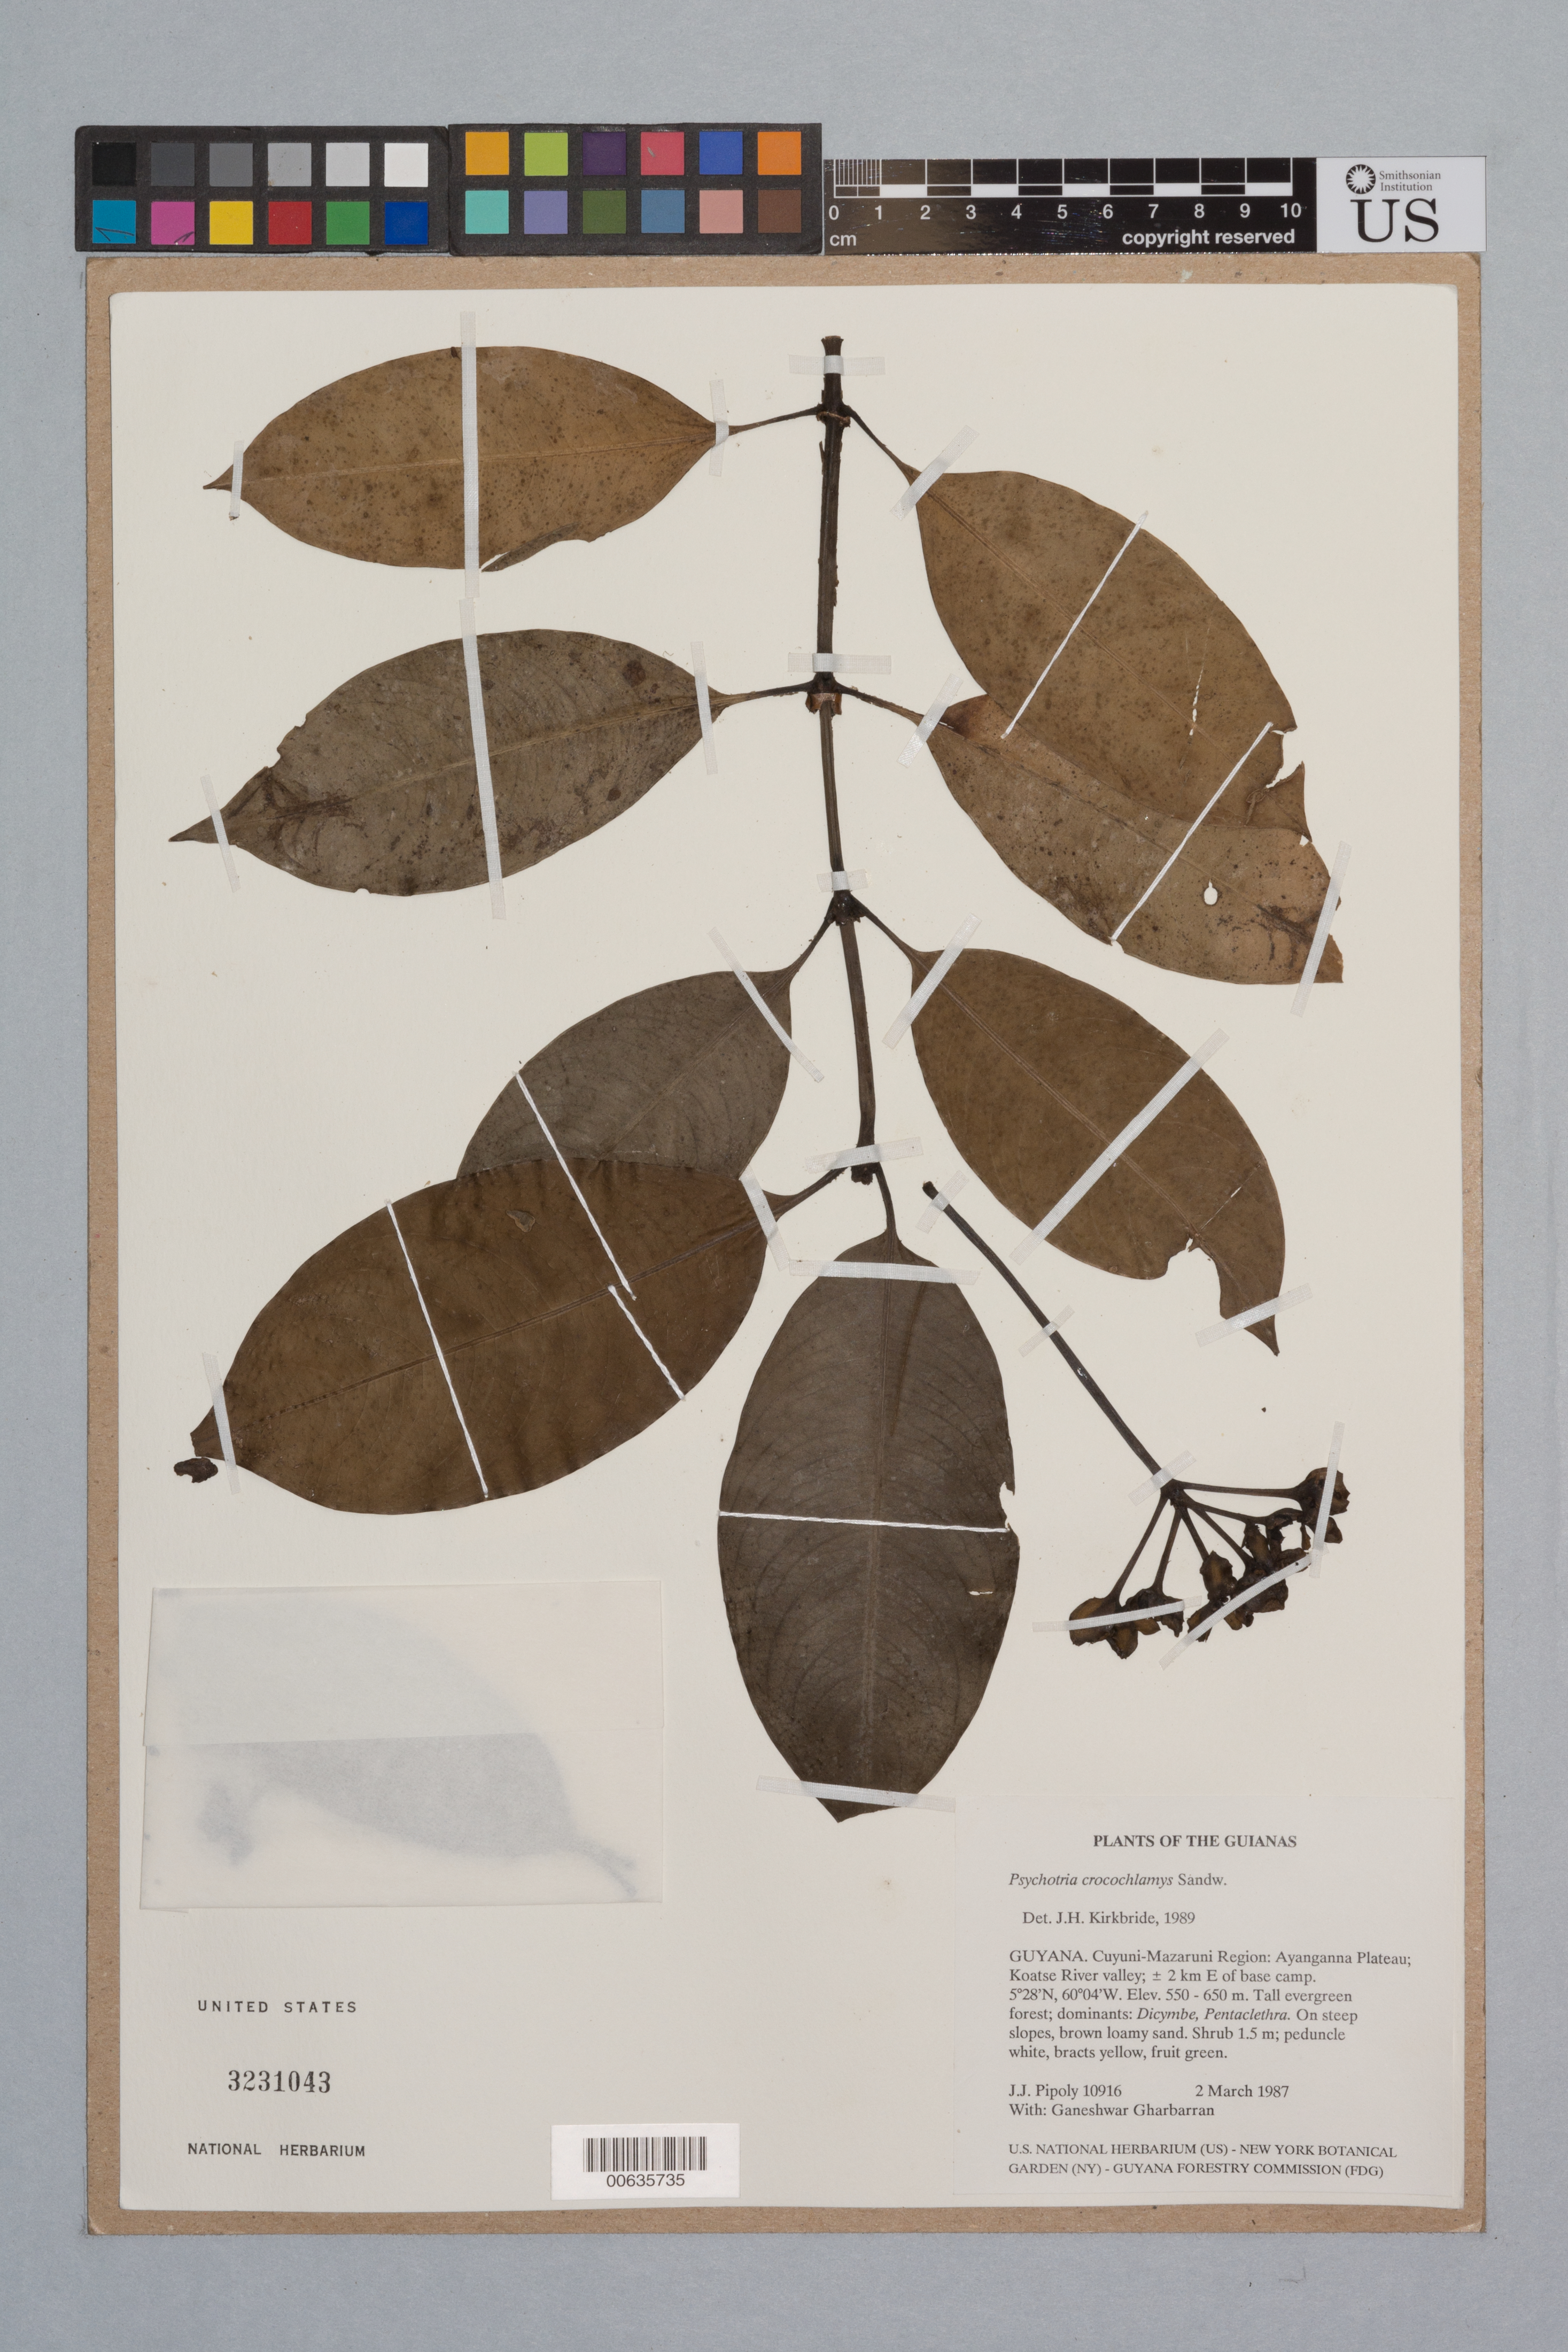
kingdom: Plantae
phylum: Tracheophyta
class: Magnoliopsida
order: Gentianales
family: Rubiaceae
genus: Palicourea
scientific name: Palicourea debilis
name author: (Müll. Arg.) Delprete & J.H. Kirkbr.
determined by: Kirkbride, J. H., Jr.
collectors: J. J. Pipoly & G. Gharbarran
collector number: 10916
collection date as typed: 2 March 1987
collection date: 1987-03-02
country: Guyana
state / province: Cuyuni-Mazaruni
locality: Ayanganna Plateau; Koatse River valley; ± 2 km E of base camp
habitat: Tall evergreen forest; dominants: Dicymbe, Pentaclethra. On steep slopes, brown loamy sand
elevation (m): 550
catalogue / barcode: US 3231043